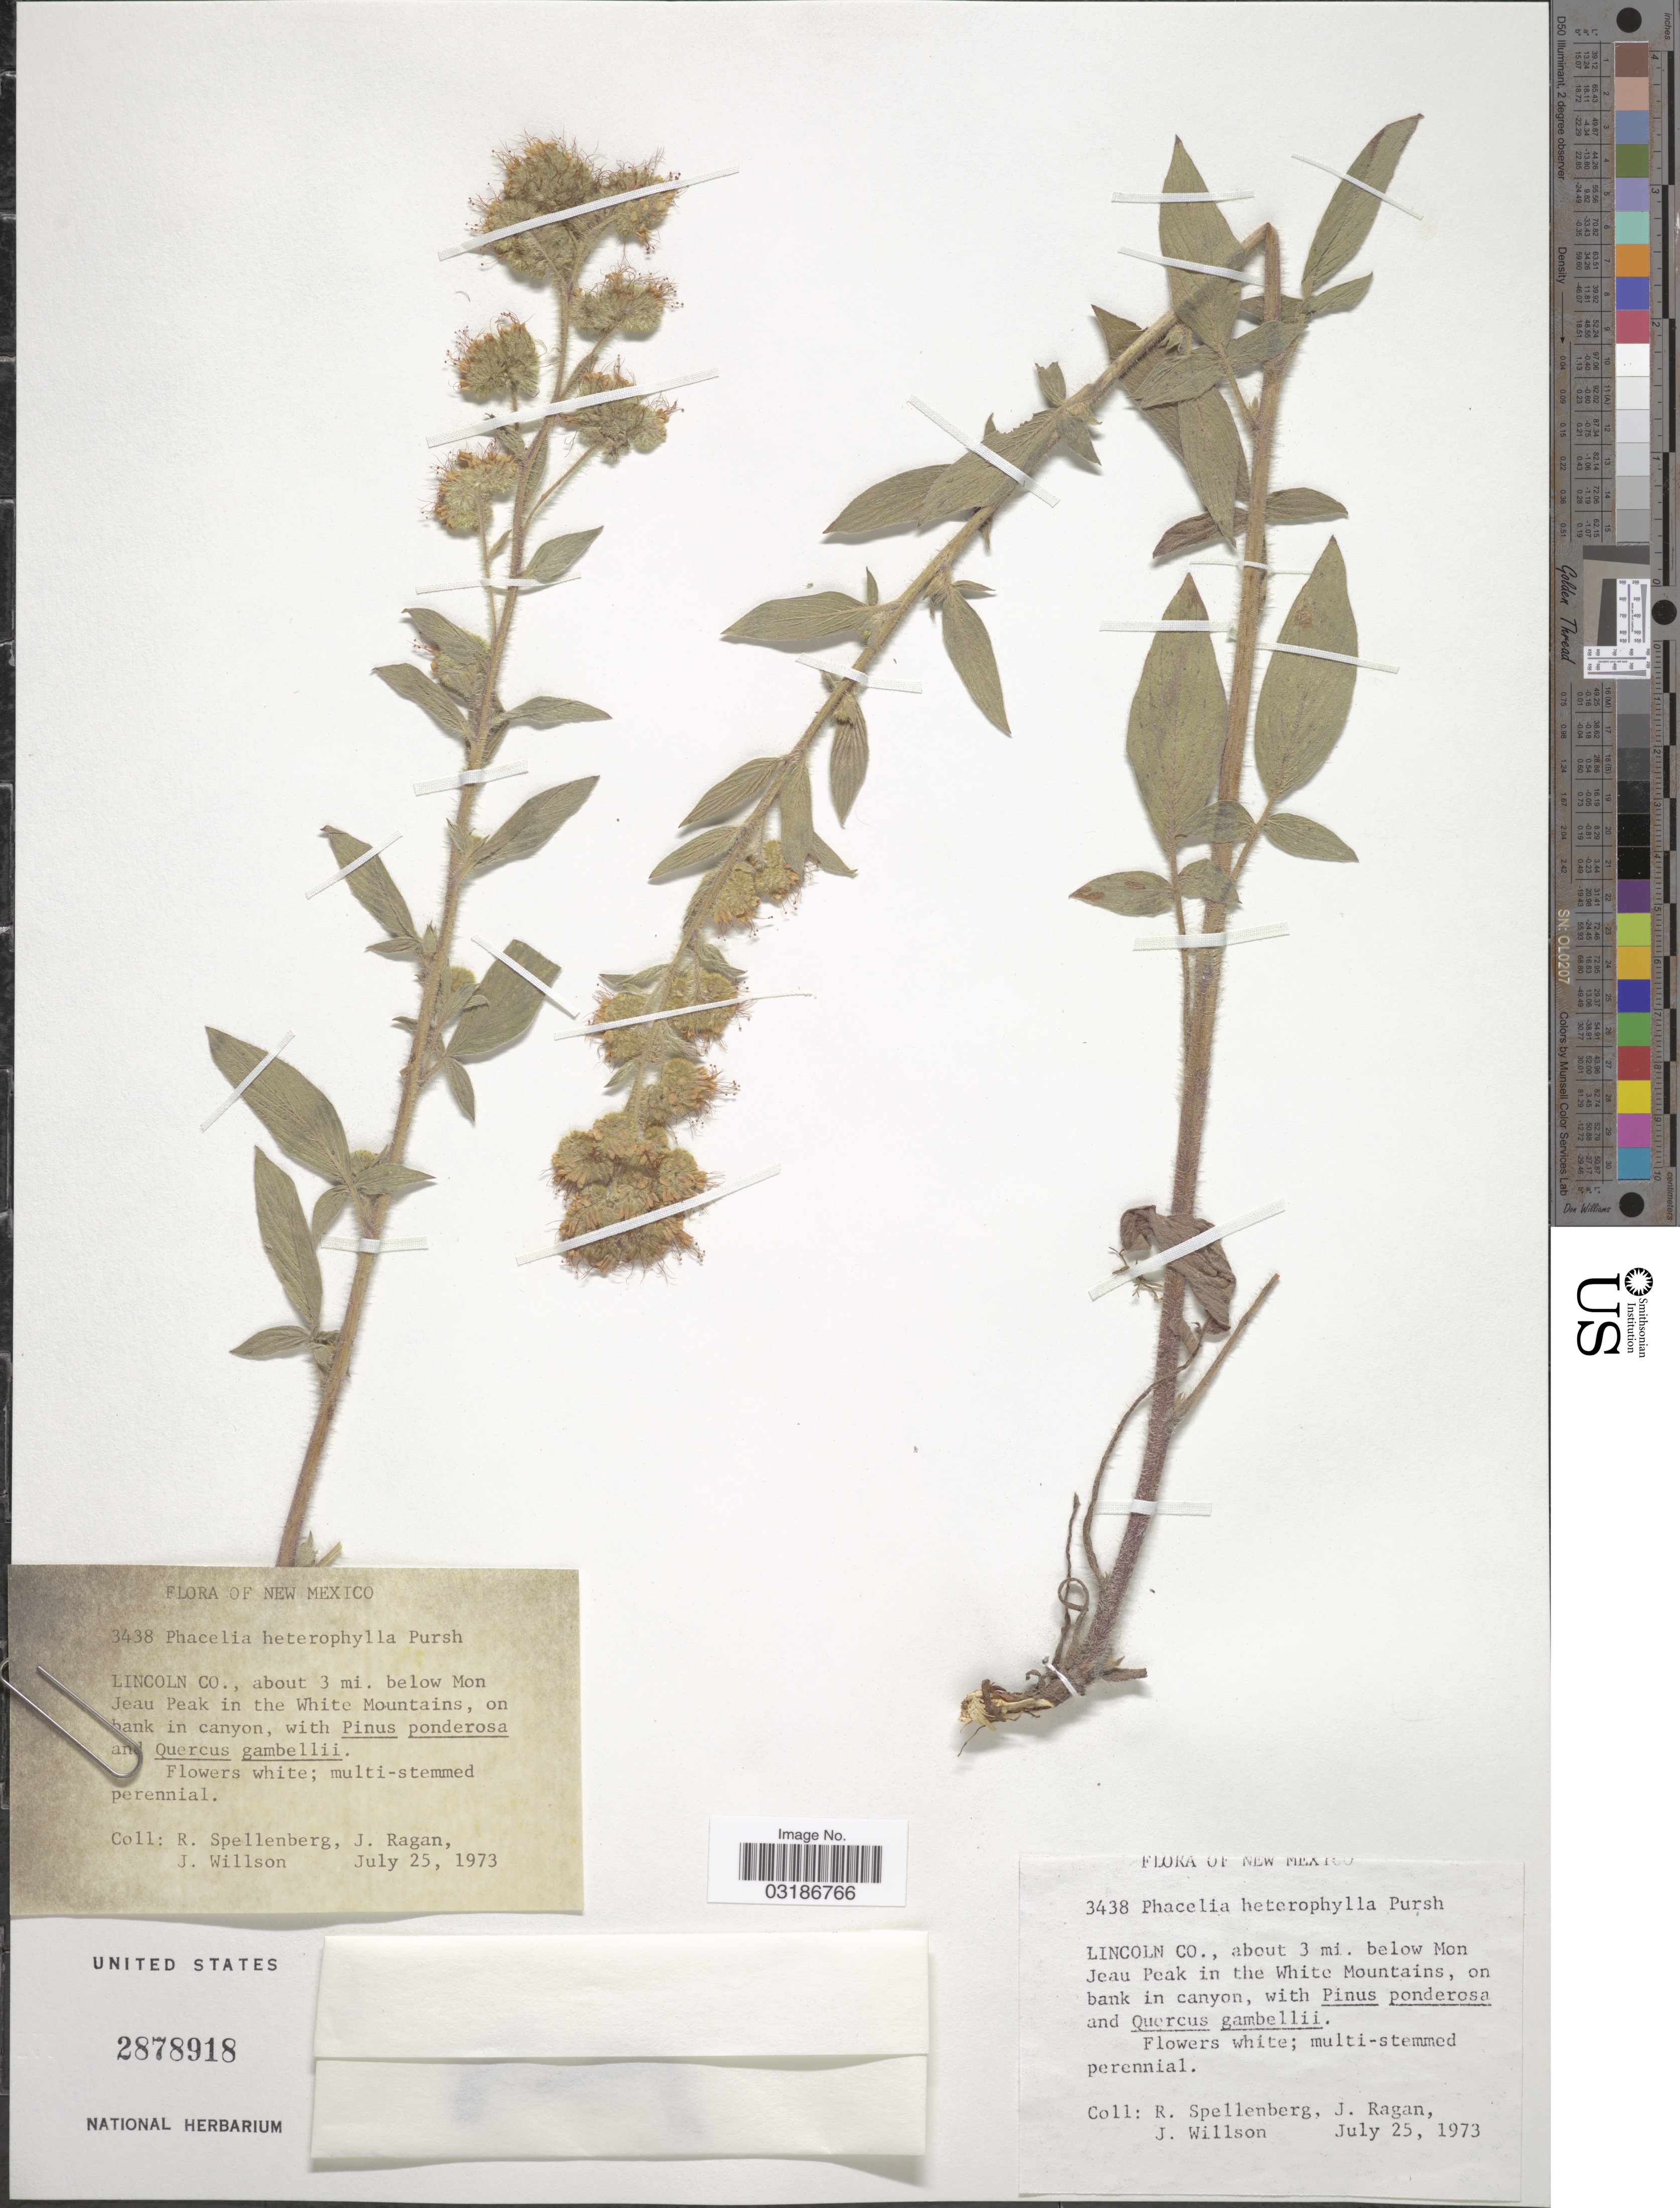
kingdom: Plantae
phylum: Tracheophyta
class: Magnoliopsida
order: Boraginales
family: Hydrophyllaceae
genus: Phacelia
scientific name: Phacelia heterophylla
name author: Pursh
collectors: R. Spellenberg, J. Ragan & J. Willson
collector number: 3438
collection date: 1973-07-25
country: United States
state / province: New Mexico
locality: Lincoln Co., about 3 mi. below Mon Jeau Peak in the White Mountains, on bank in canyon.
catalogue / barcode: US 2878918